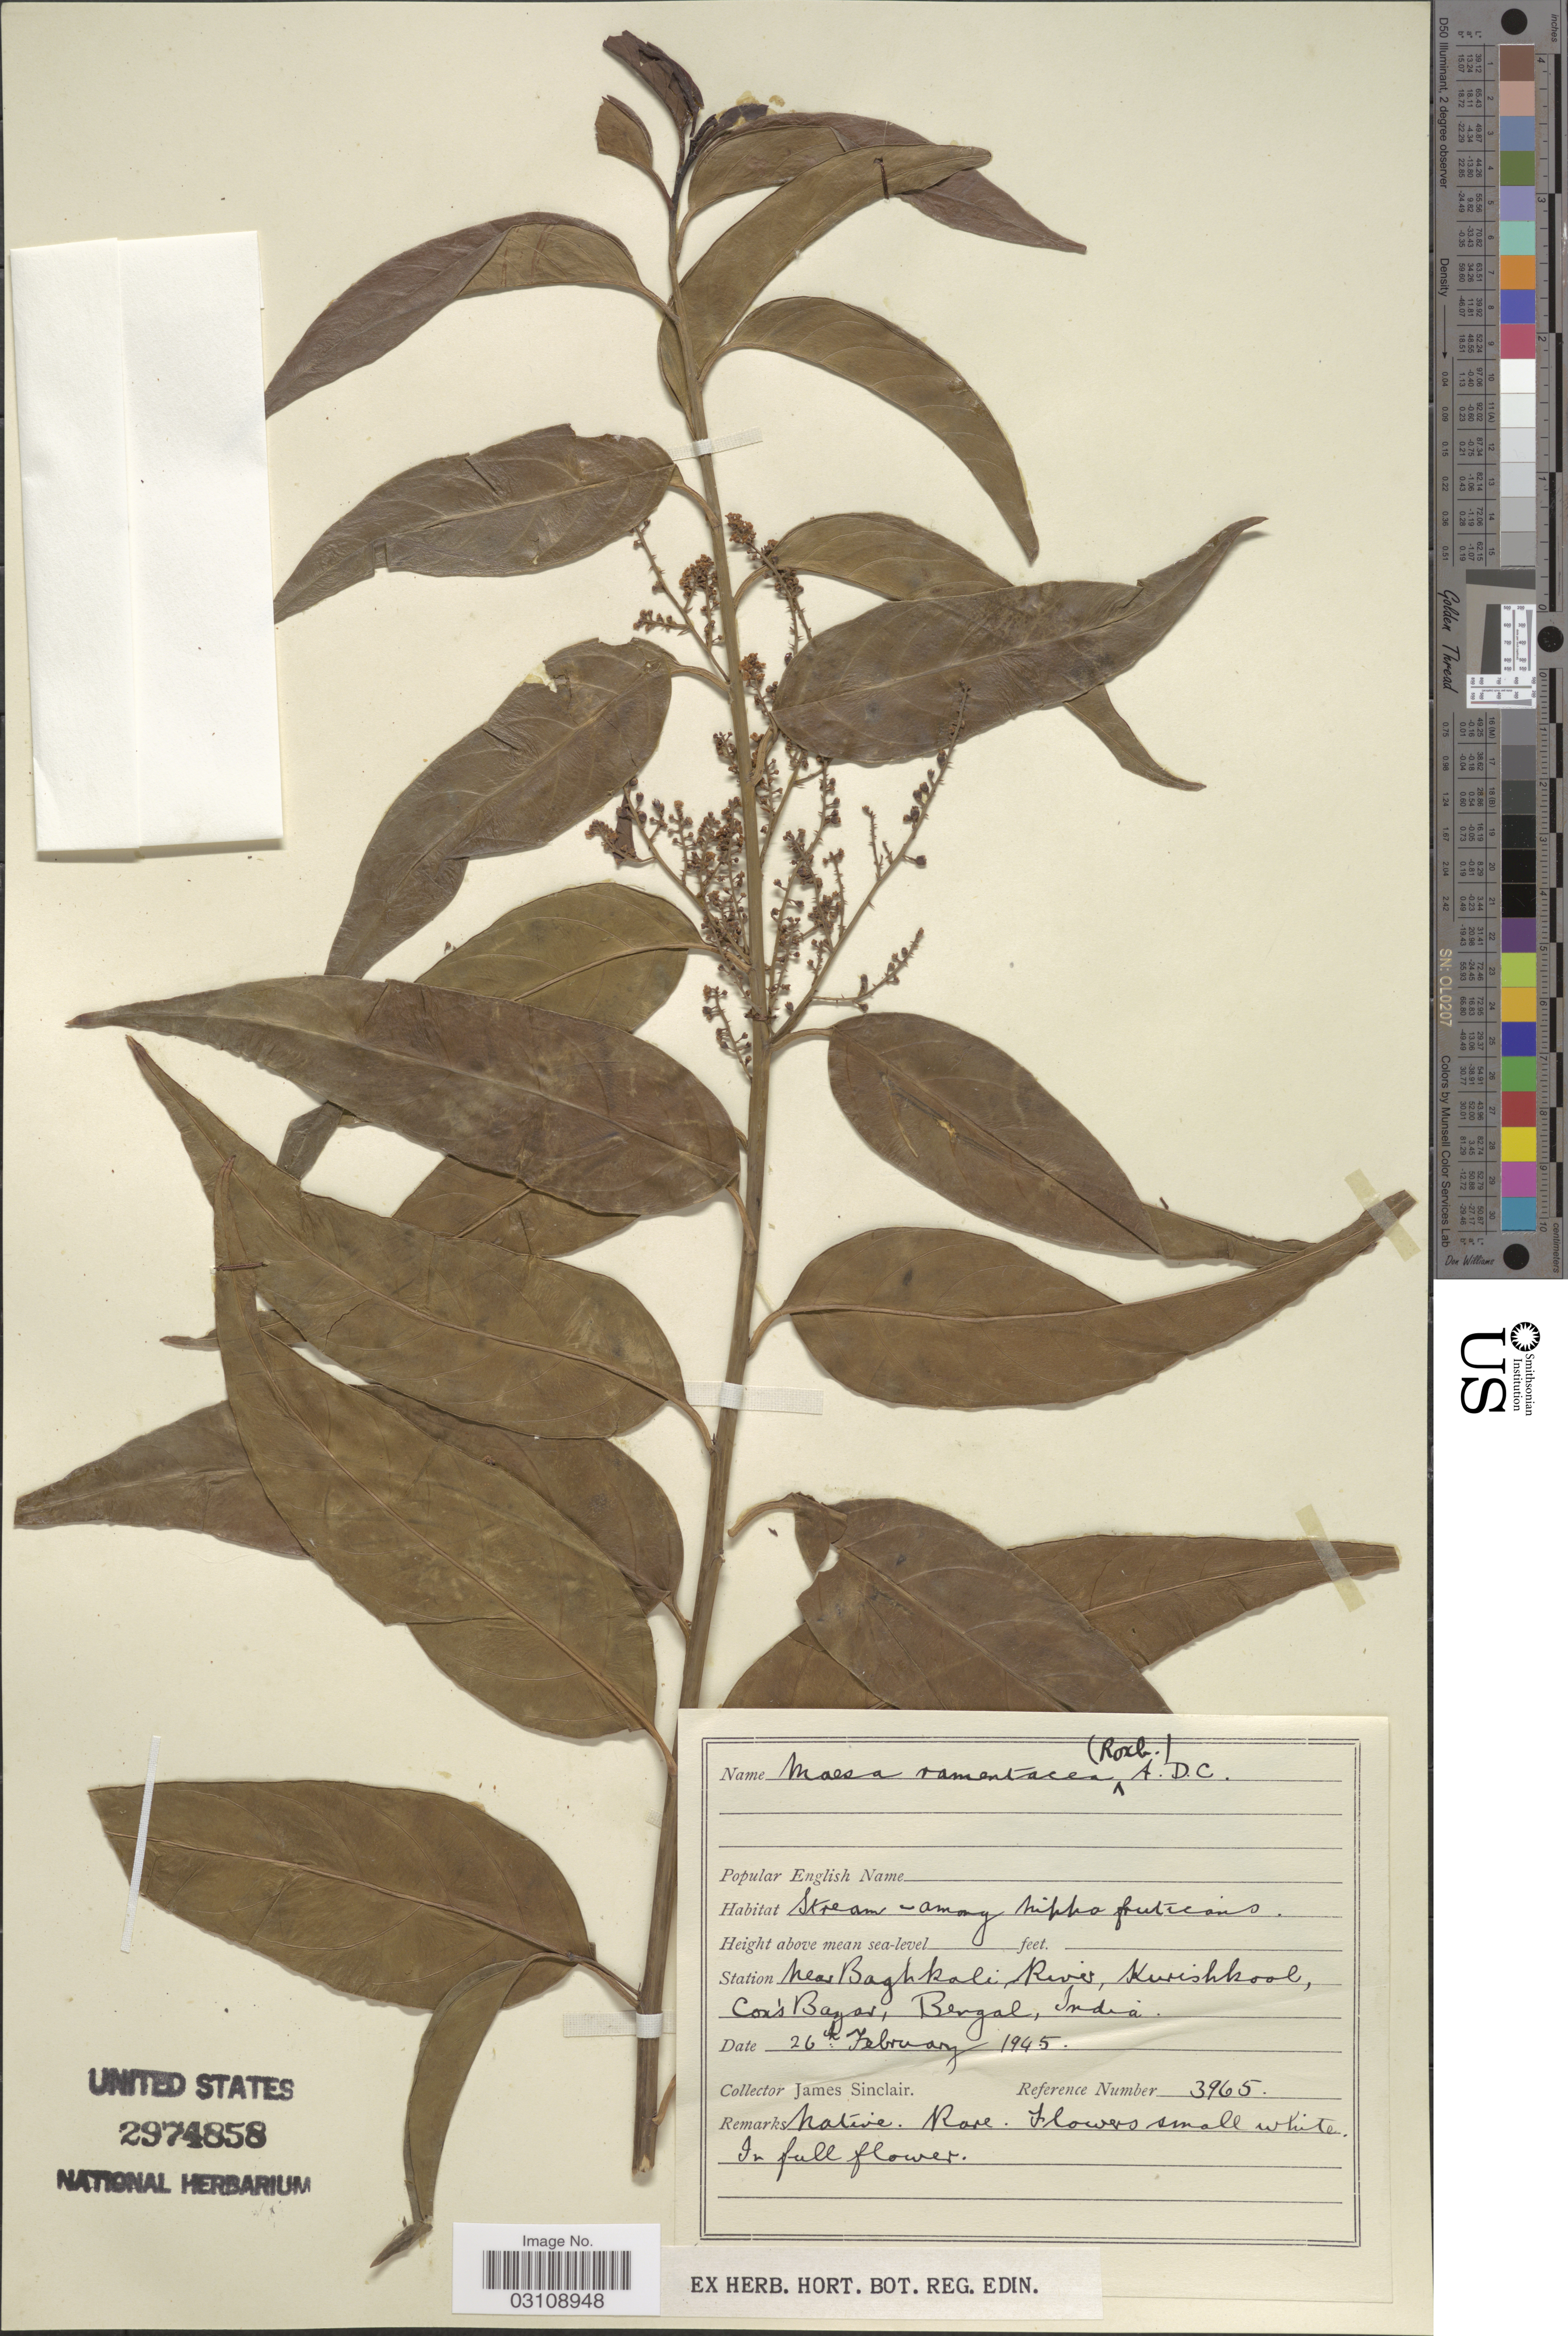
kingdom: Plantae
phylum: Tracheophyta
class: Magnoliopsida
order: Ericales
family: Primulaceae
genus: Maesa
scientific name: Maesa ramentacea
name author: (Roxb.) A. DC.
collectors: J. Sinclair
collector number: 3965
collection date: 1945-02-26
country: Bangladesh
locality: Station near Baghkali River, Kurishkool, Cox's Bazar, Bengal.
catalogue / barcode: US 2974858